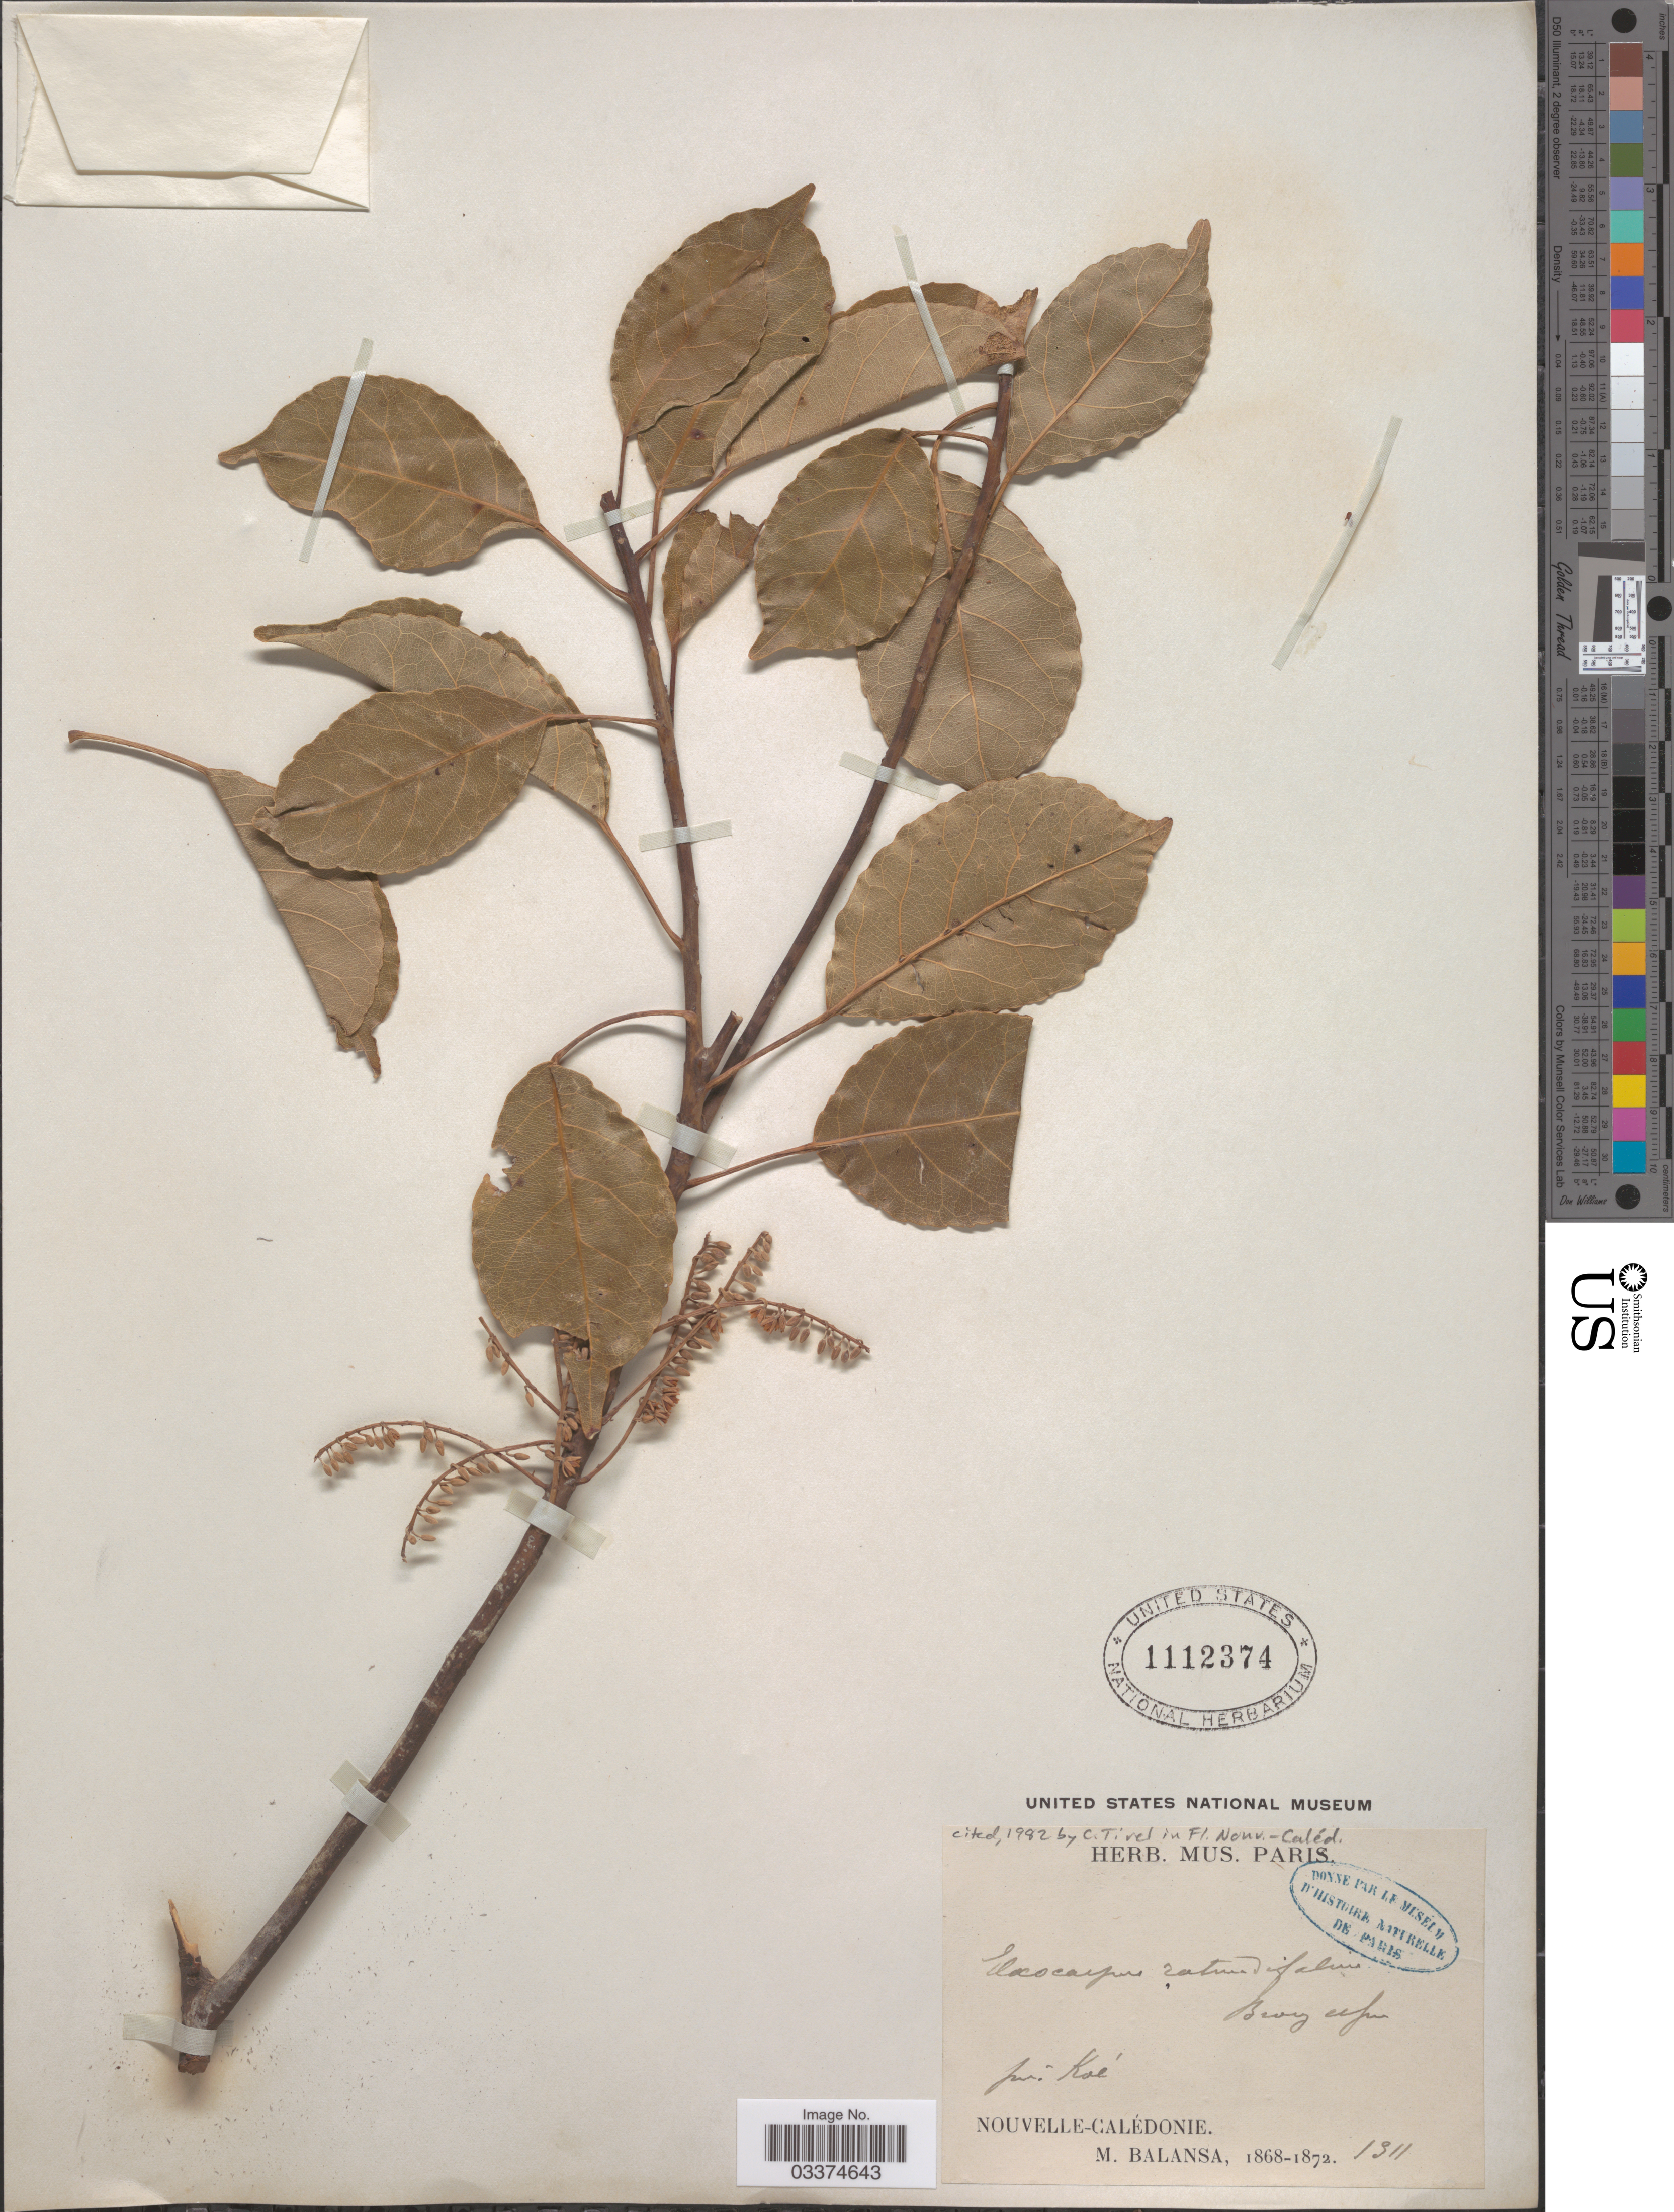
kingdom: Plantae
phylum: Tracheophyta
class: Magnoliopsida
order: Oxalidales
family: Elaeocarpaceae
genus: Elaeocarpus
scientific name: Elaeocarpus rotundifolius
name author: Brongn. & Gris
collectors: B. Balansa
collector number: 1311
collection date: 1868/1872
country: New Caledonia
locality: [illegible text] Koé.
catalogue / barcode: US 1112374